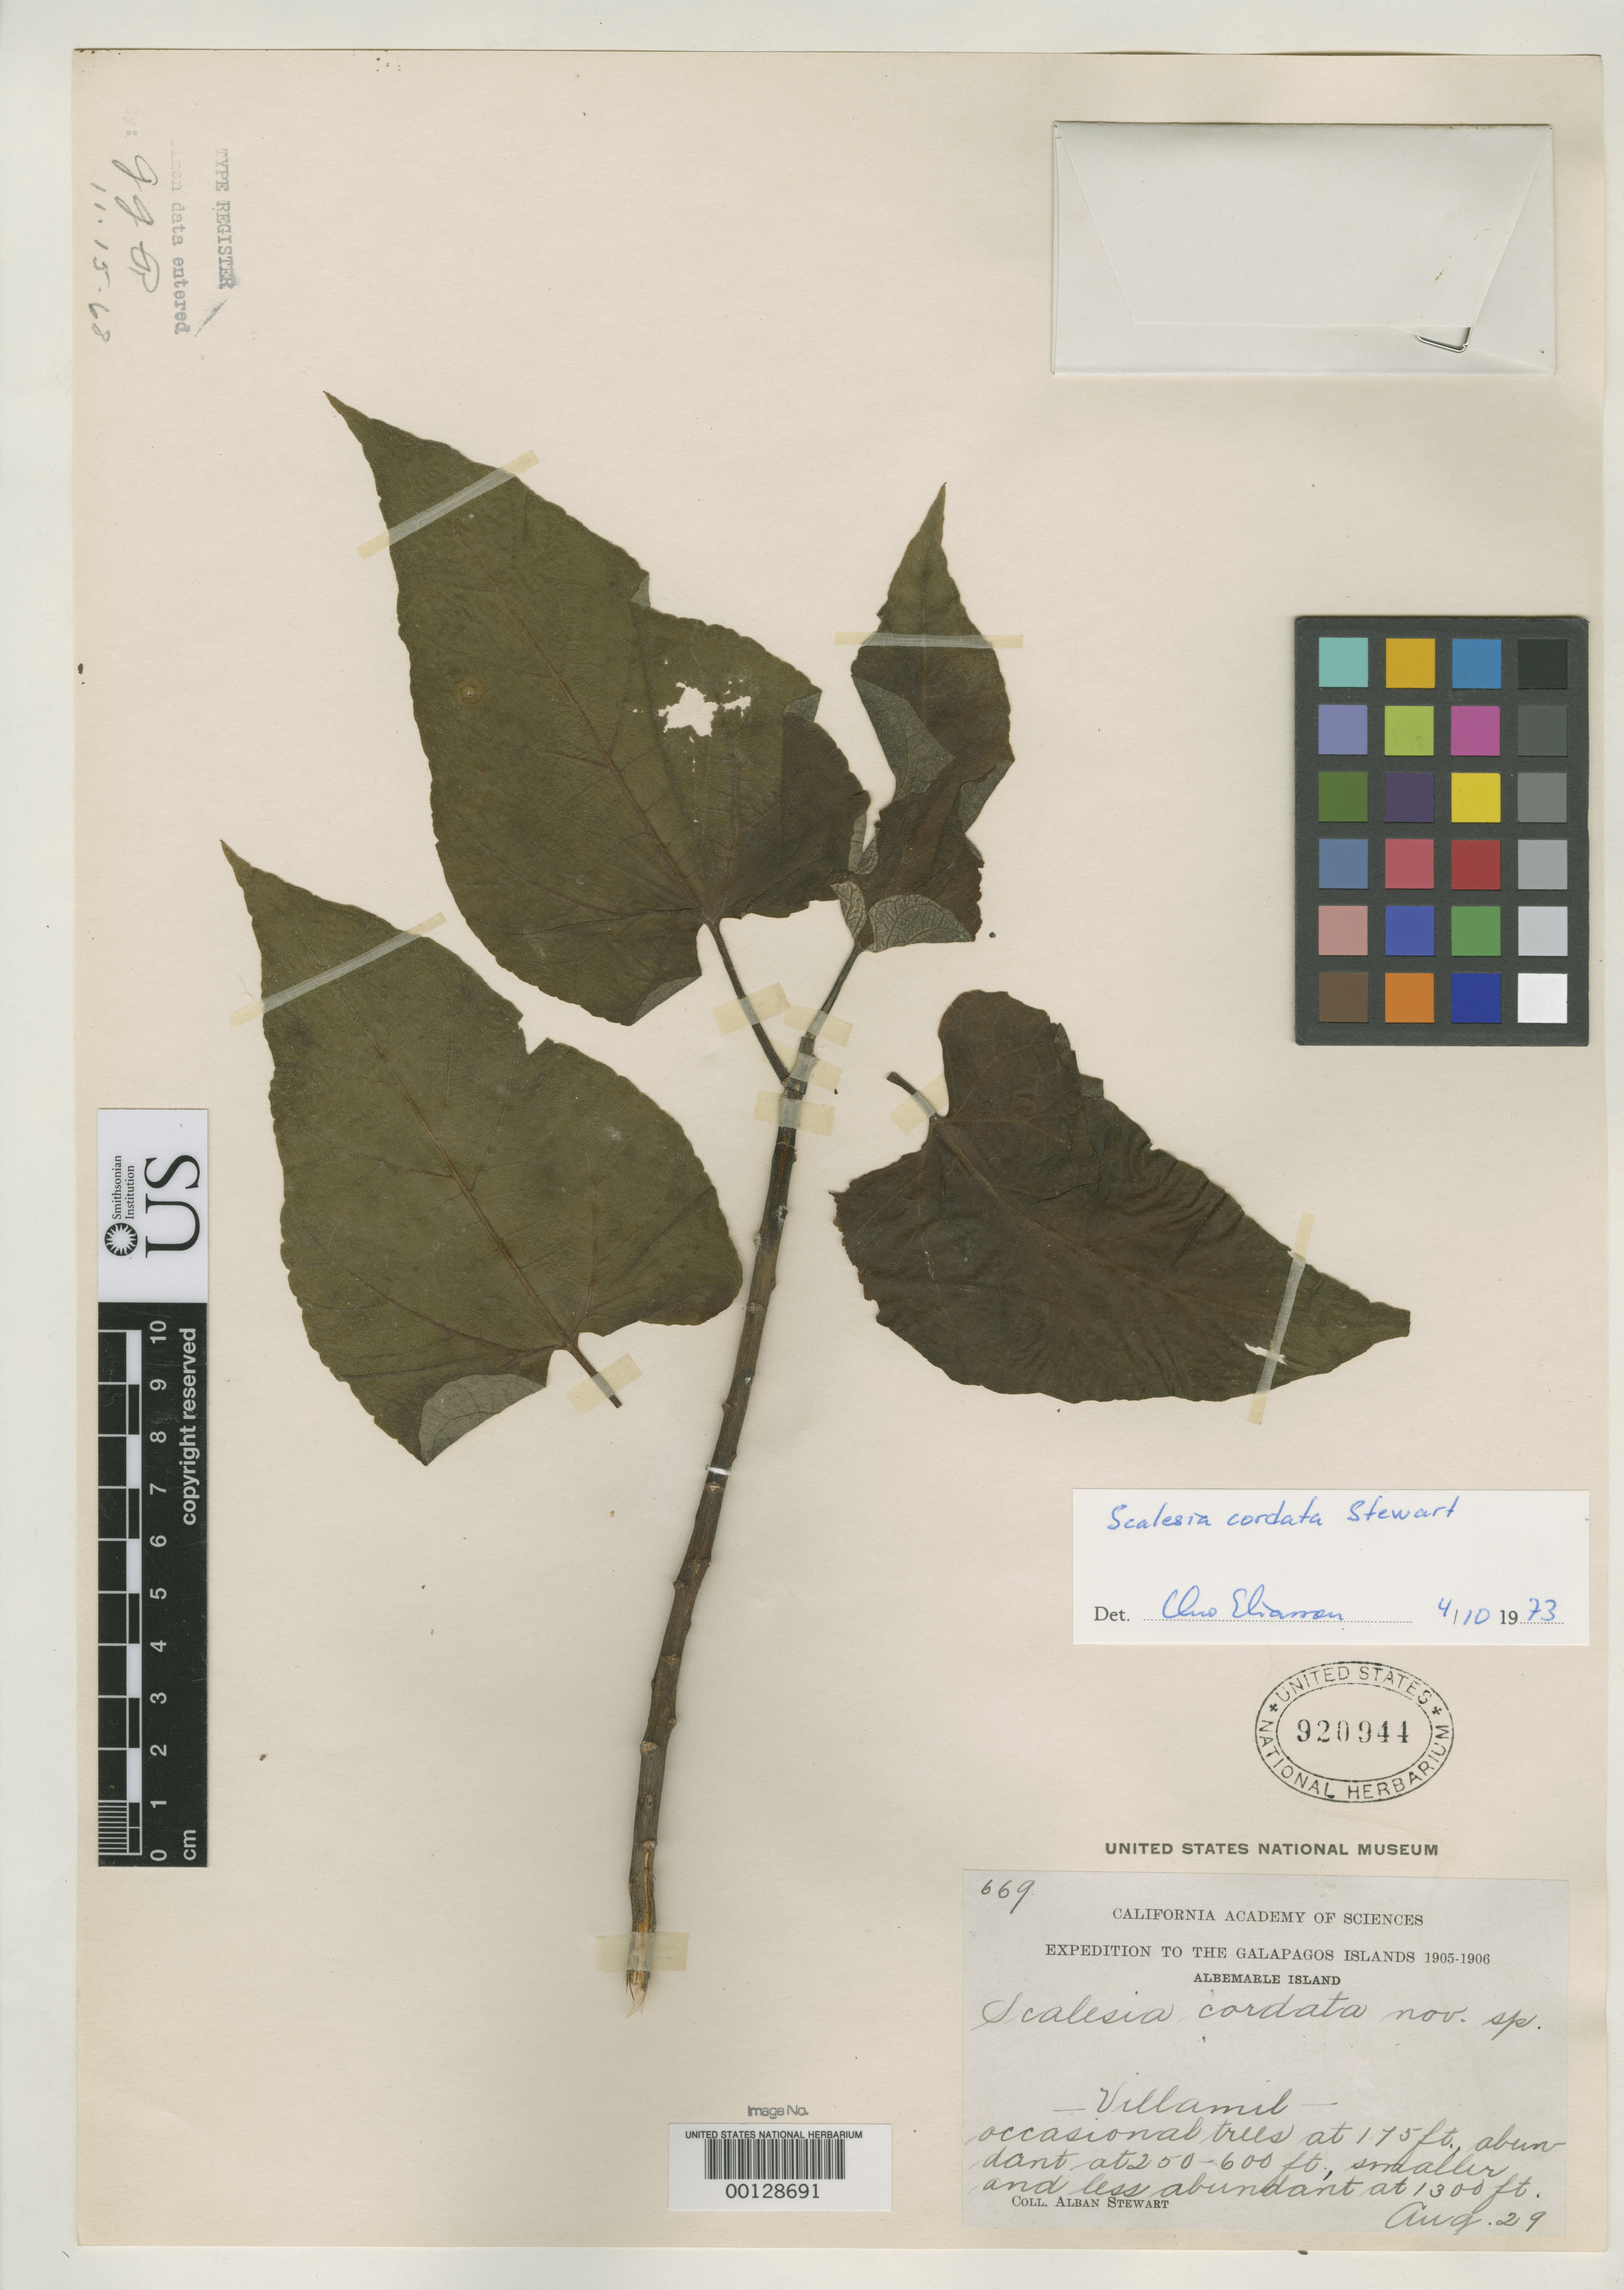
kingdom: Plantae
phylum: Tracheophyta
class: Magnoliopsida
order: Asterales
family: Asteraceae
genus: Scalesia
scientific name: Scalesia cordata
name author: Stewart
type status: Isotype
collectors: A. Stewart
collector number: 669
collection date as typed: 1905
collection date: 1905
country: Ecuador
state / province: Colón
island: Isabela [Albemarle]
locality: (Albermerle I.)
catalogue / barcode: US 920944